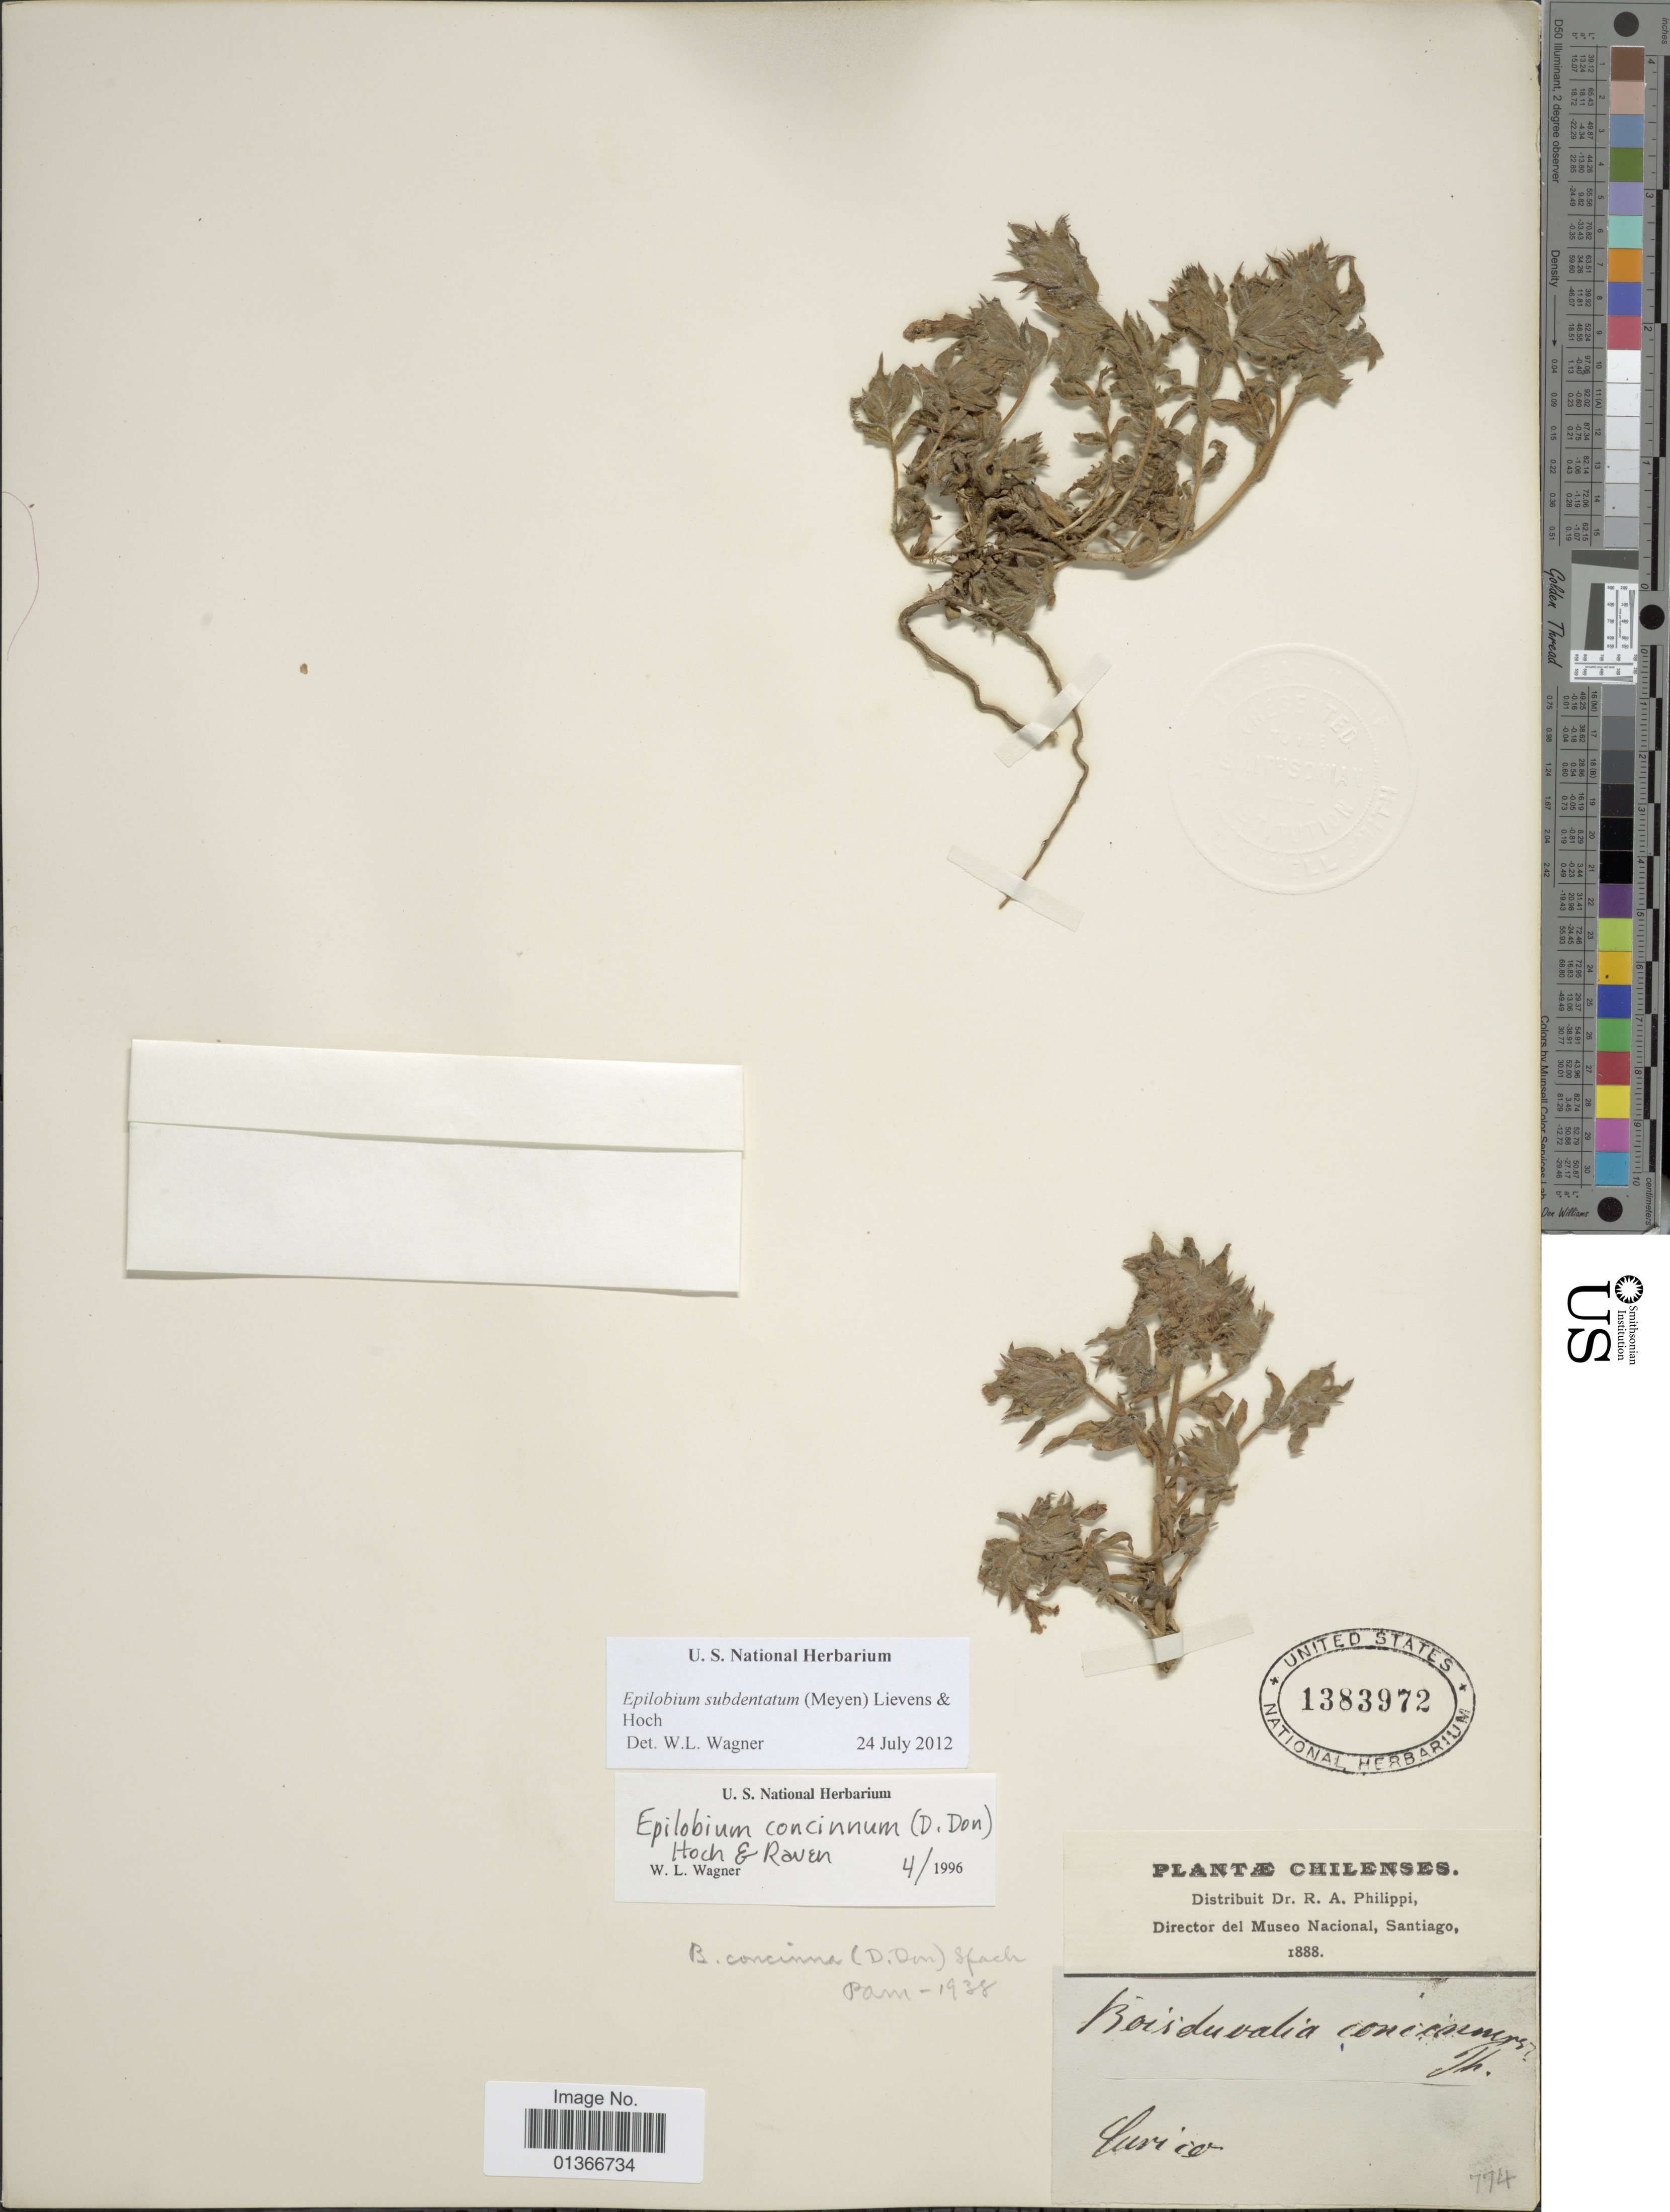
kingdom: Plantae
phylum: Tracheophyta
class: Magnoliopsida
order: Myrtales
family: Onagraceae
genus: Epilobium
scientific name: Epilobium subdentatum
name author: (Meyen) Lievens & Hoch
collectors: R. A. Philippi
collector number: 774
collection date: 1888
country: Chile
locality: Curico.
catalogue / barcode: US 1383972